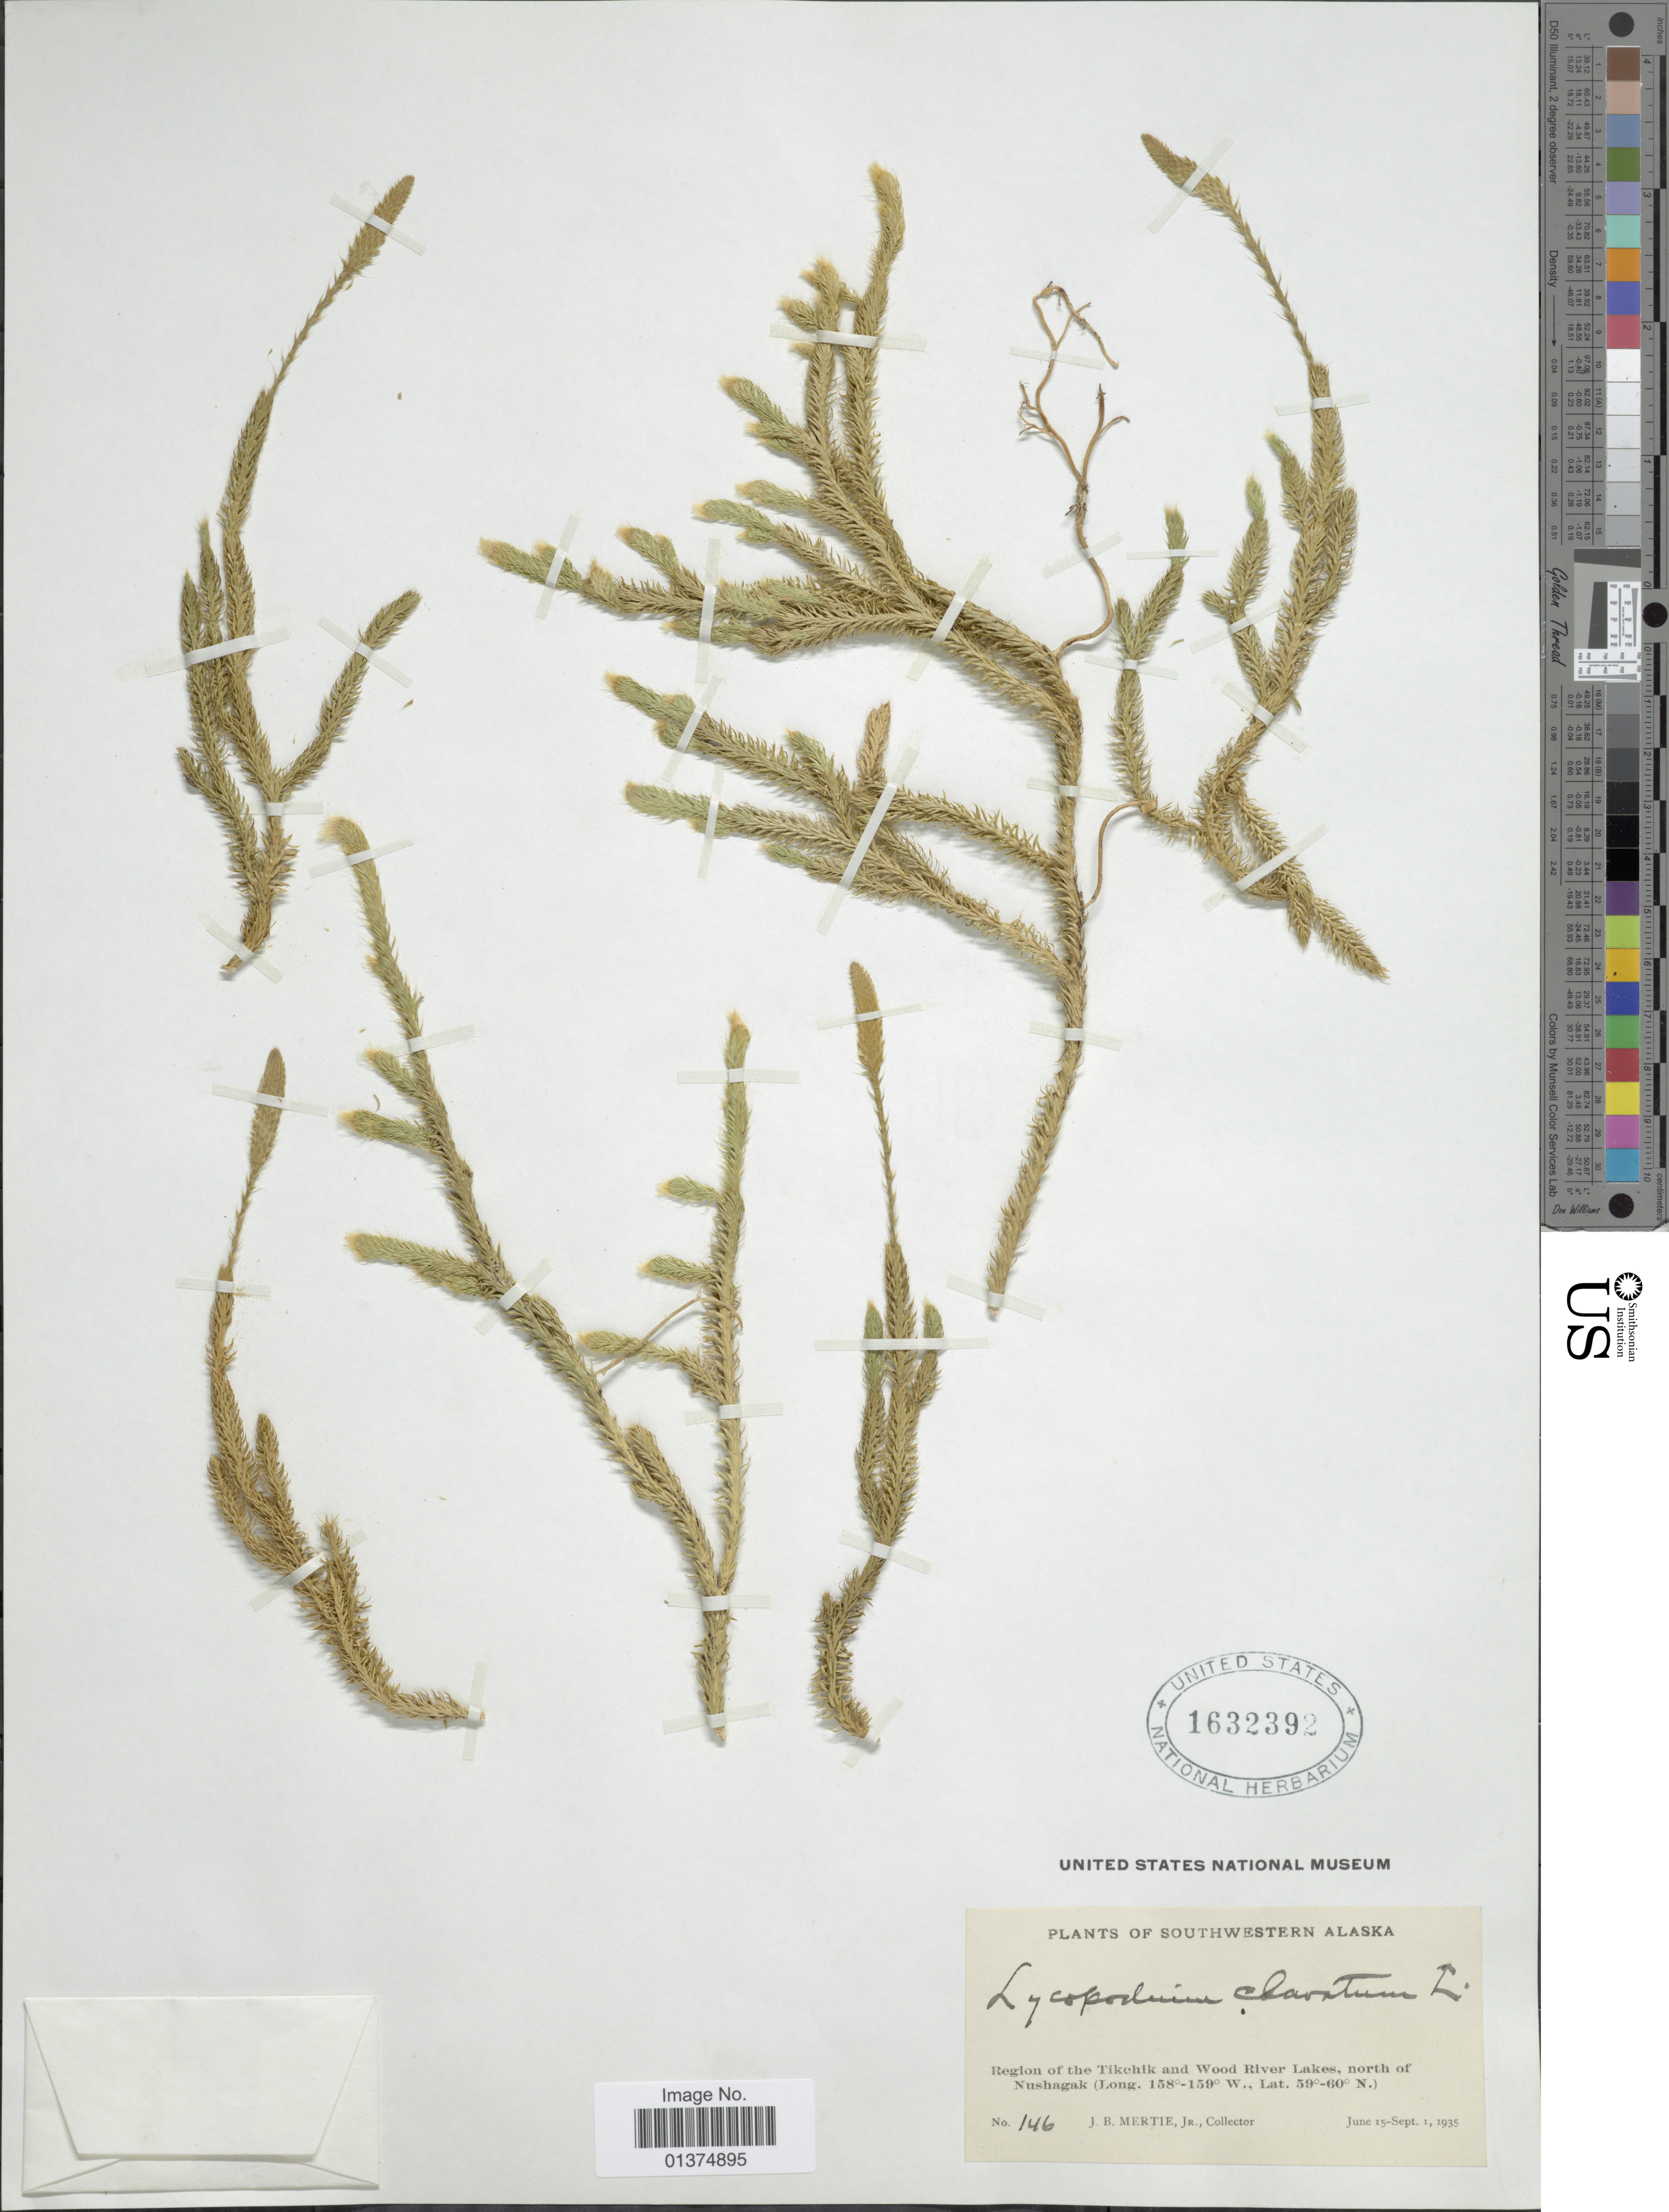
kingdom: Plantae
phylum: Tracheophyta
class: Lycopodiopsida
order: Lycopodiales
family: Lycopodiaceae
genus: Lycopodium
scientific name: Lycopodium lagopus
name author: Zinserl. ex Kuzen.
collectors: J. Mertie Jr.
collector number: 146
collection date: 1935-06-15/1935-09-15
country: United States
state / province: Alaska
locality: Southwestern, region of the Tikchik and Wood River Lakes, north of Nushagak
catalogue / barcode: US 1632392